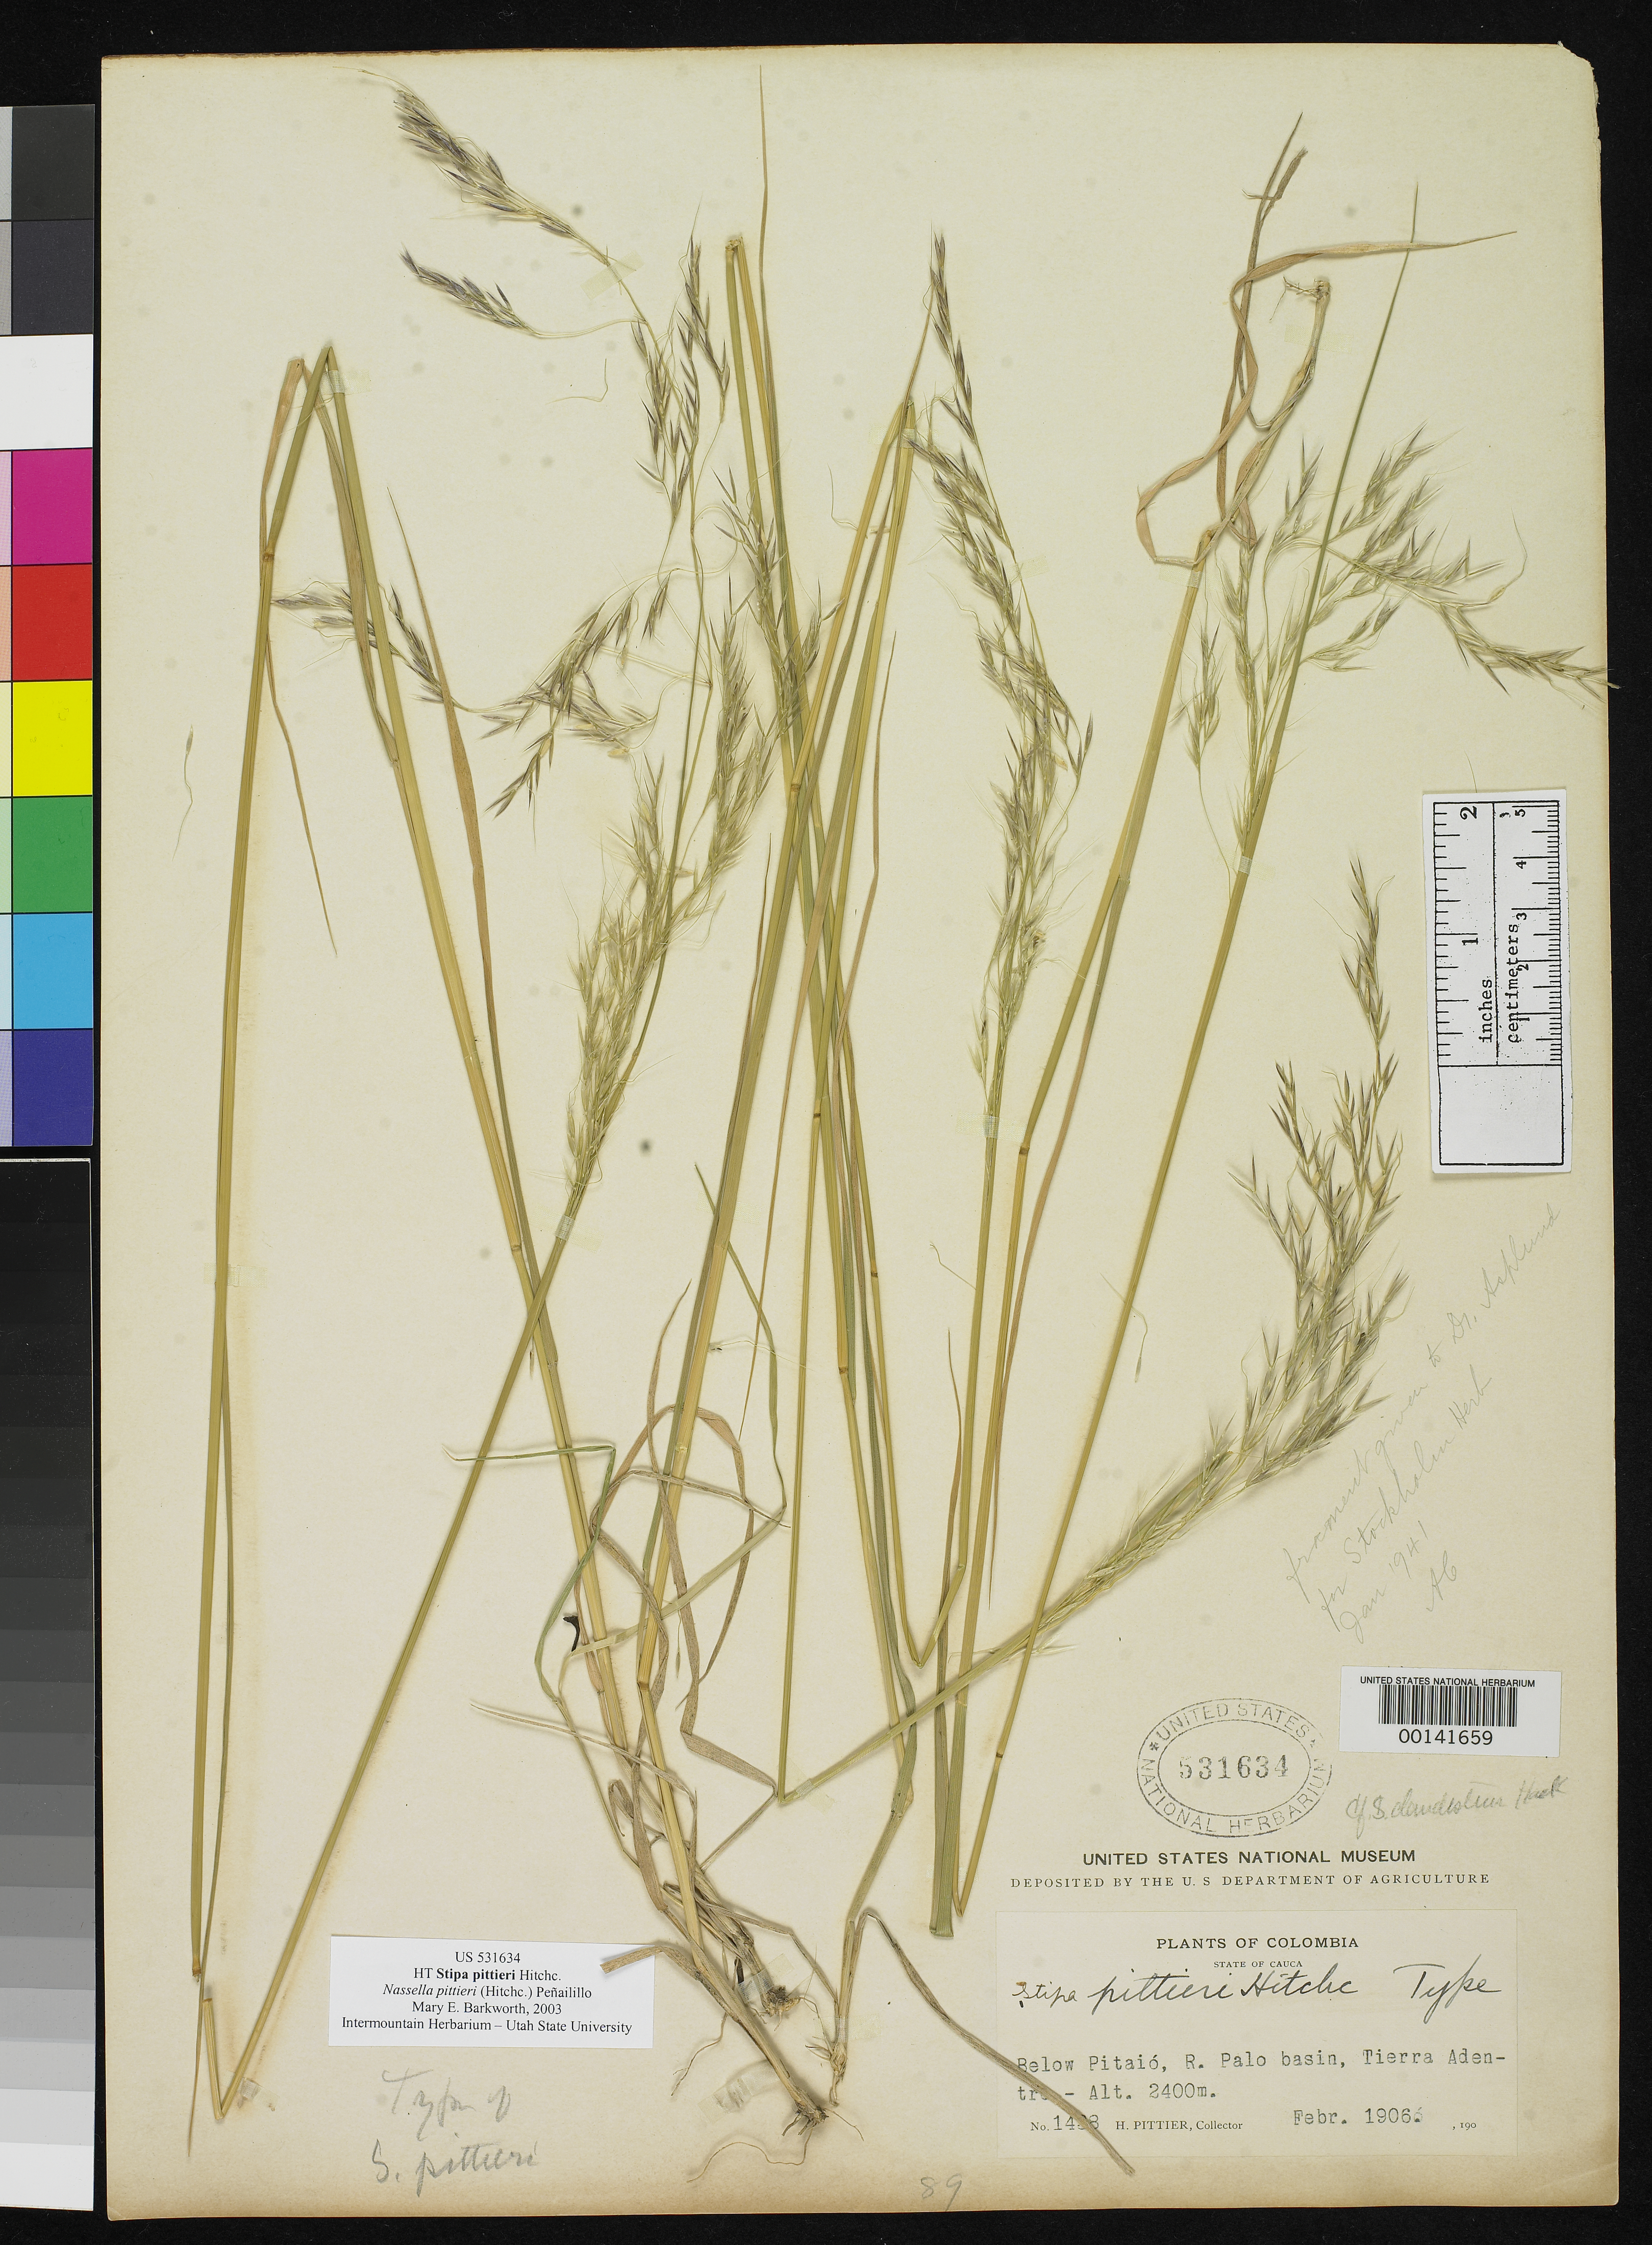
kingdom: Plantae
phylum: Tracheophyta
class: Liliopsida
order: Poales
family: Poaceae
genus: Stipa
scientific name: Stipa pittieri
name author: Hitchc.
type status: Holotype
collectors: H. F. Pittier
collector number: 1438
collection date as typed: Feb 1906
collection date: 1906-02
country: Colombia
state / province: Cauca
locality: Tierra Adentro.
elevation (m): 2400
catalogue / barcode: US 531634